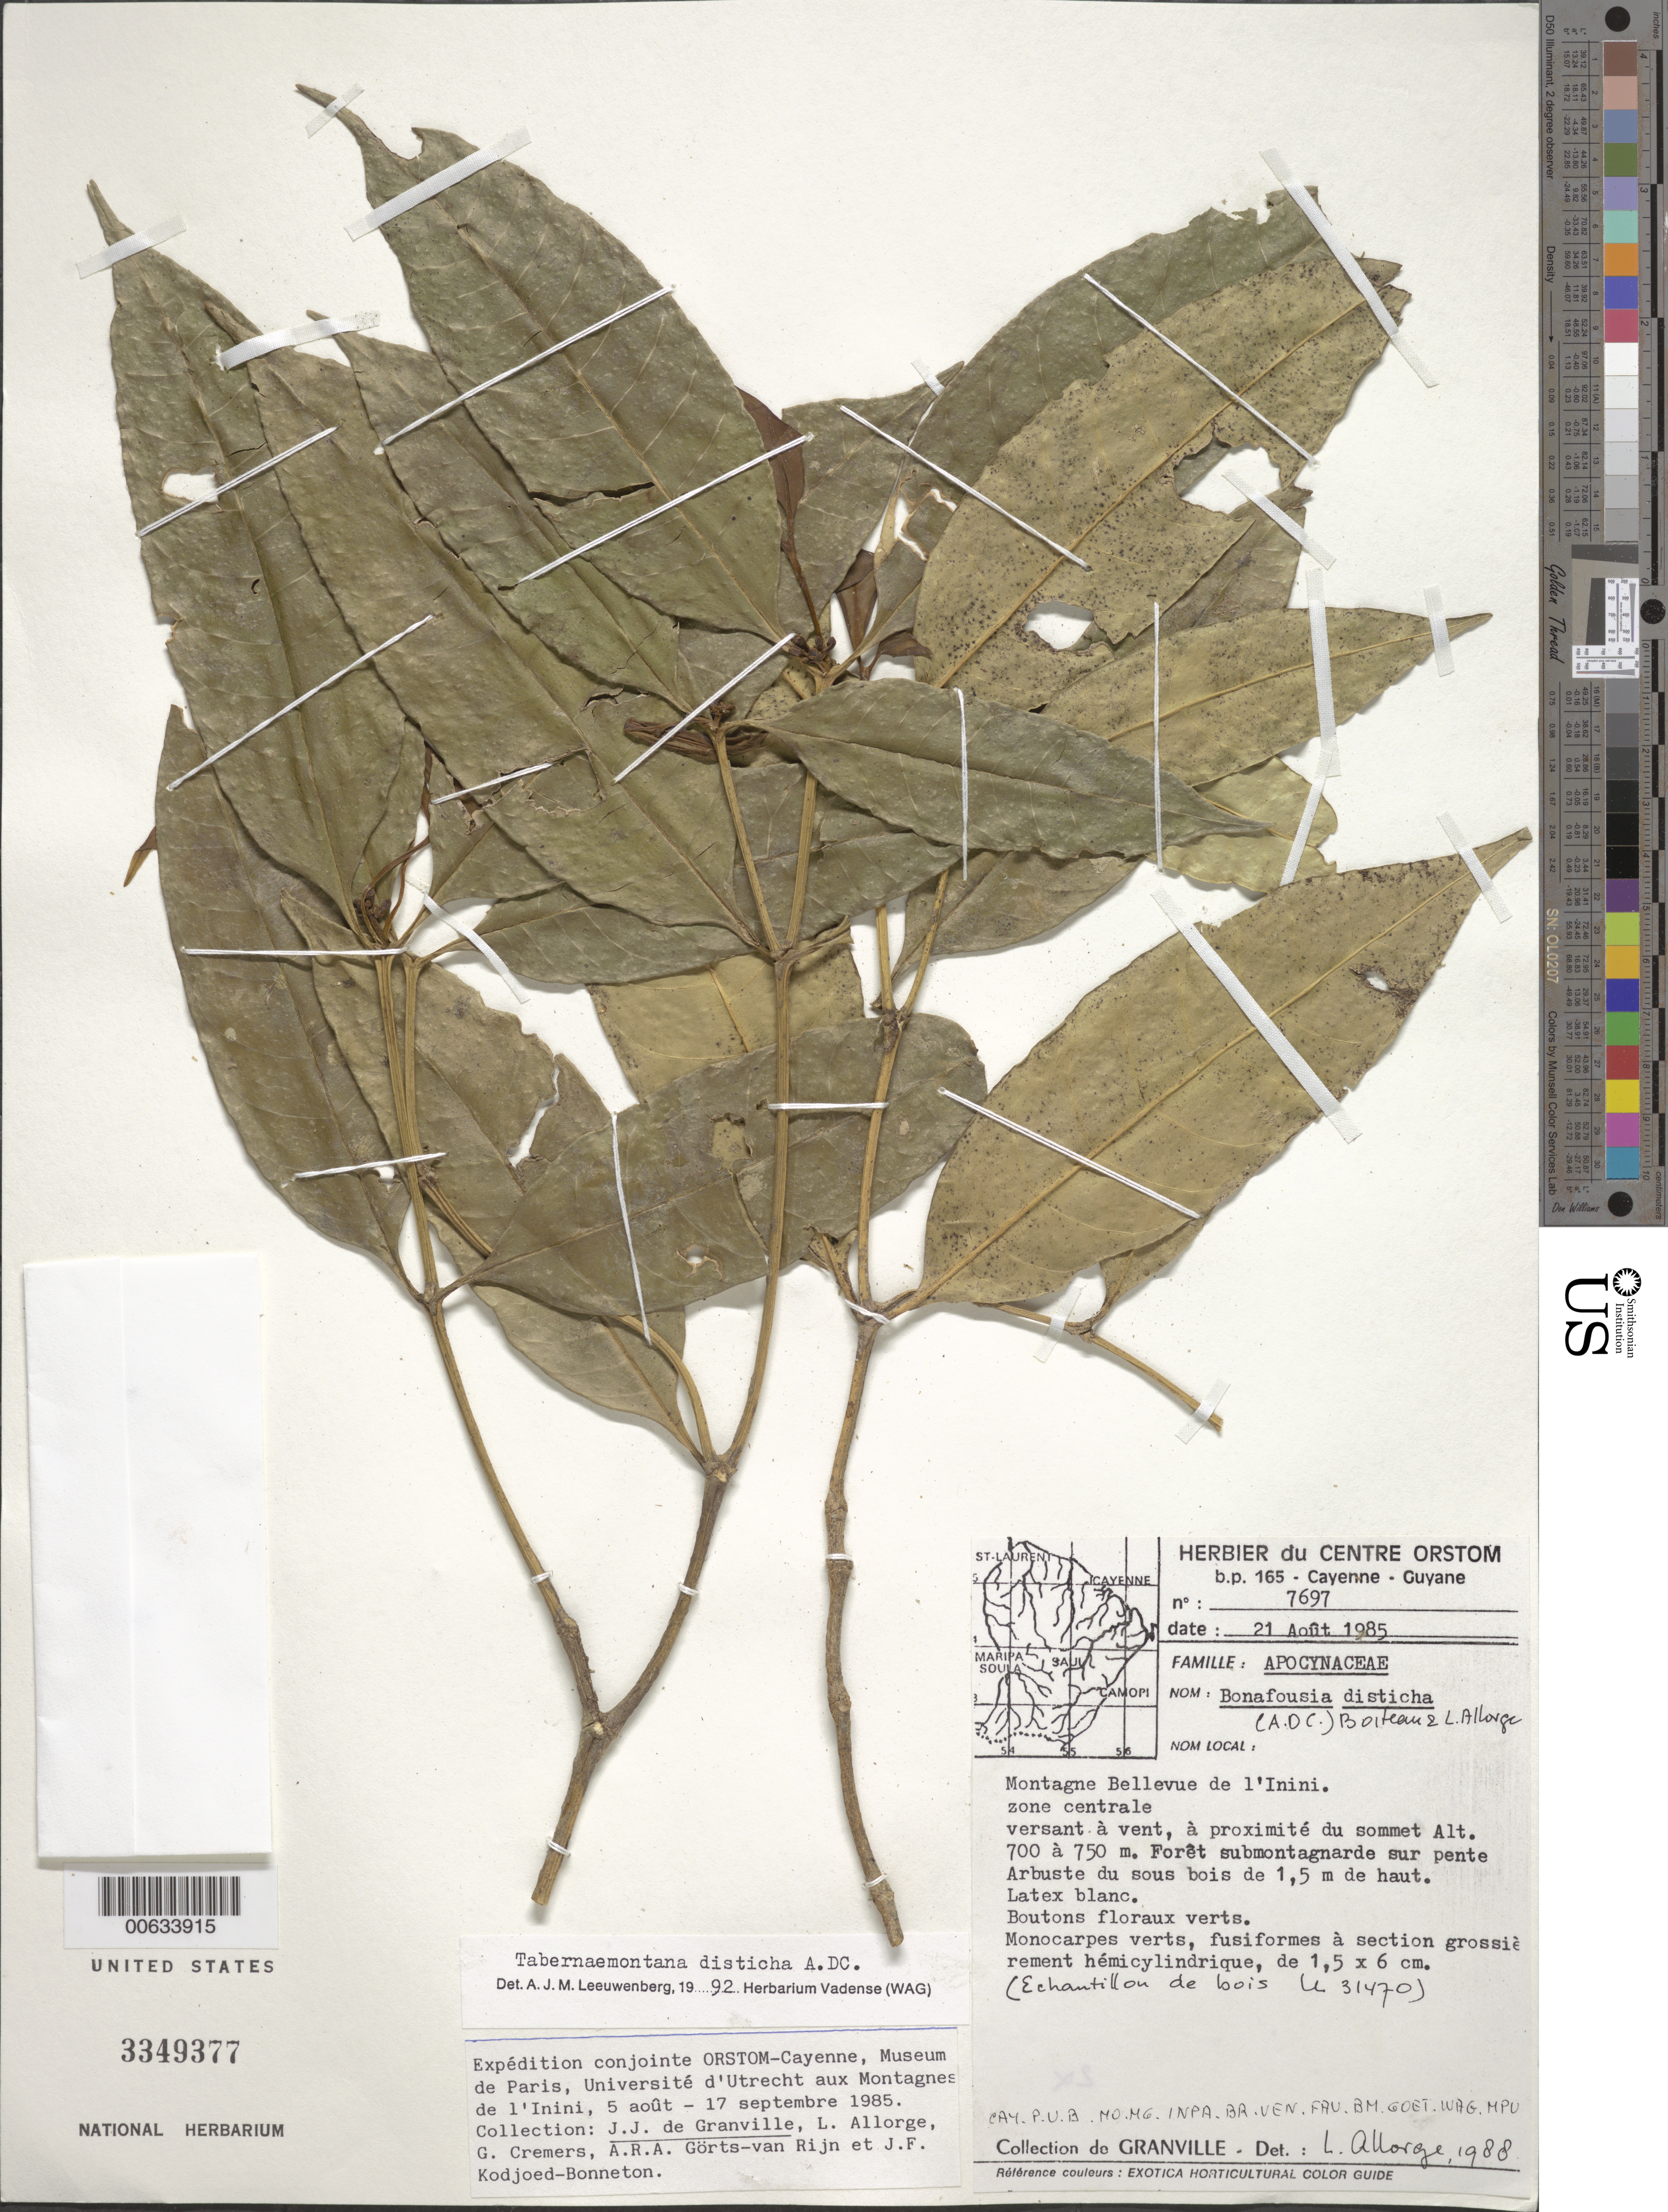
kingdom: Plantae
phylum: Tracheophyta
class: Magnoliopsida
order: Gentianales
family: Apocynaceae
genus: Tabernaemontana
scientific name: Tabernaemontana disticha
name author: A. DC.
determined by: Leeuwenberg, A. J. M.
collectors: J.-J. de Granville, L. Allorge, G. Cremers, A. .R. A. Görts-van Rijn & J. Kodjoed-Bonneton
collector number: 7697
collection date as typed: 21-Aug-85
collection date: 1985-08-21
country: French Guiana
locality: Montagnes Bellevue de l'Inini, zone centrale, versant á vent, au proximité du sommet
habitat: Forêt submontagnarde sur pente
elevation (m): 700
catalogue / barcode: US 3349377